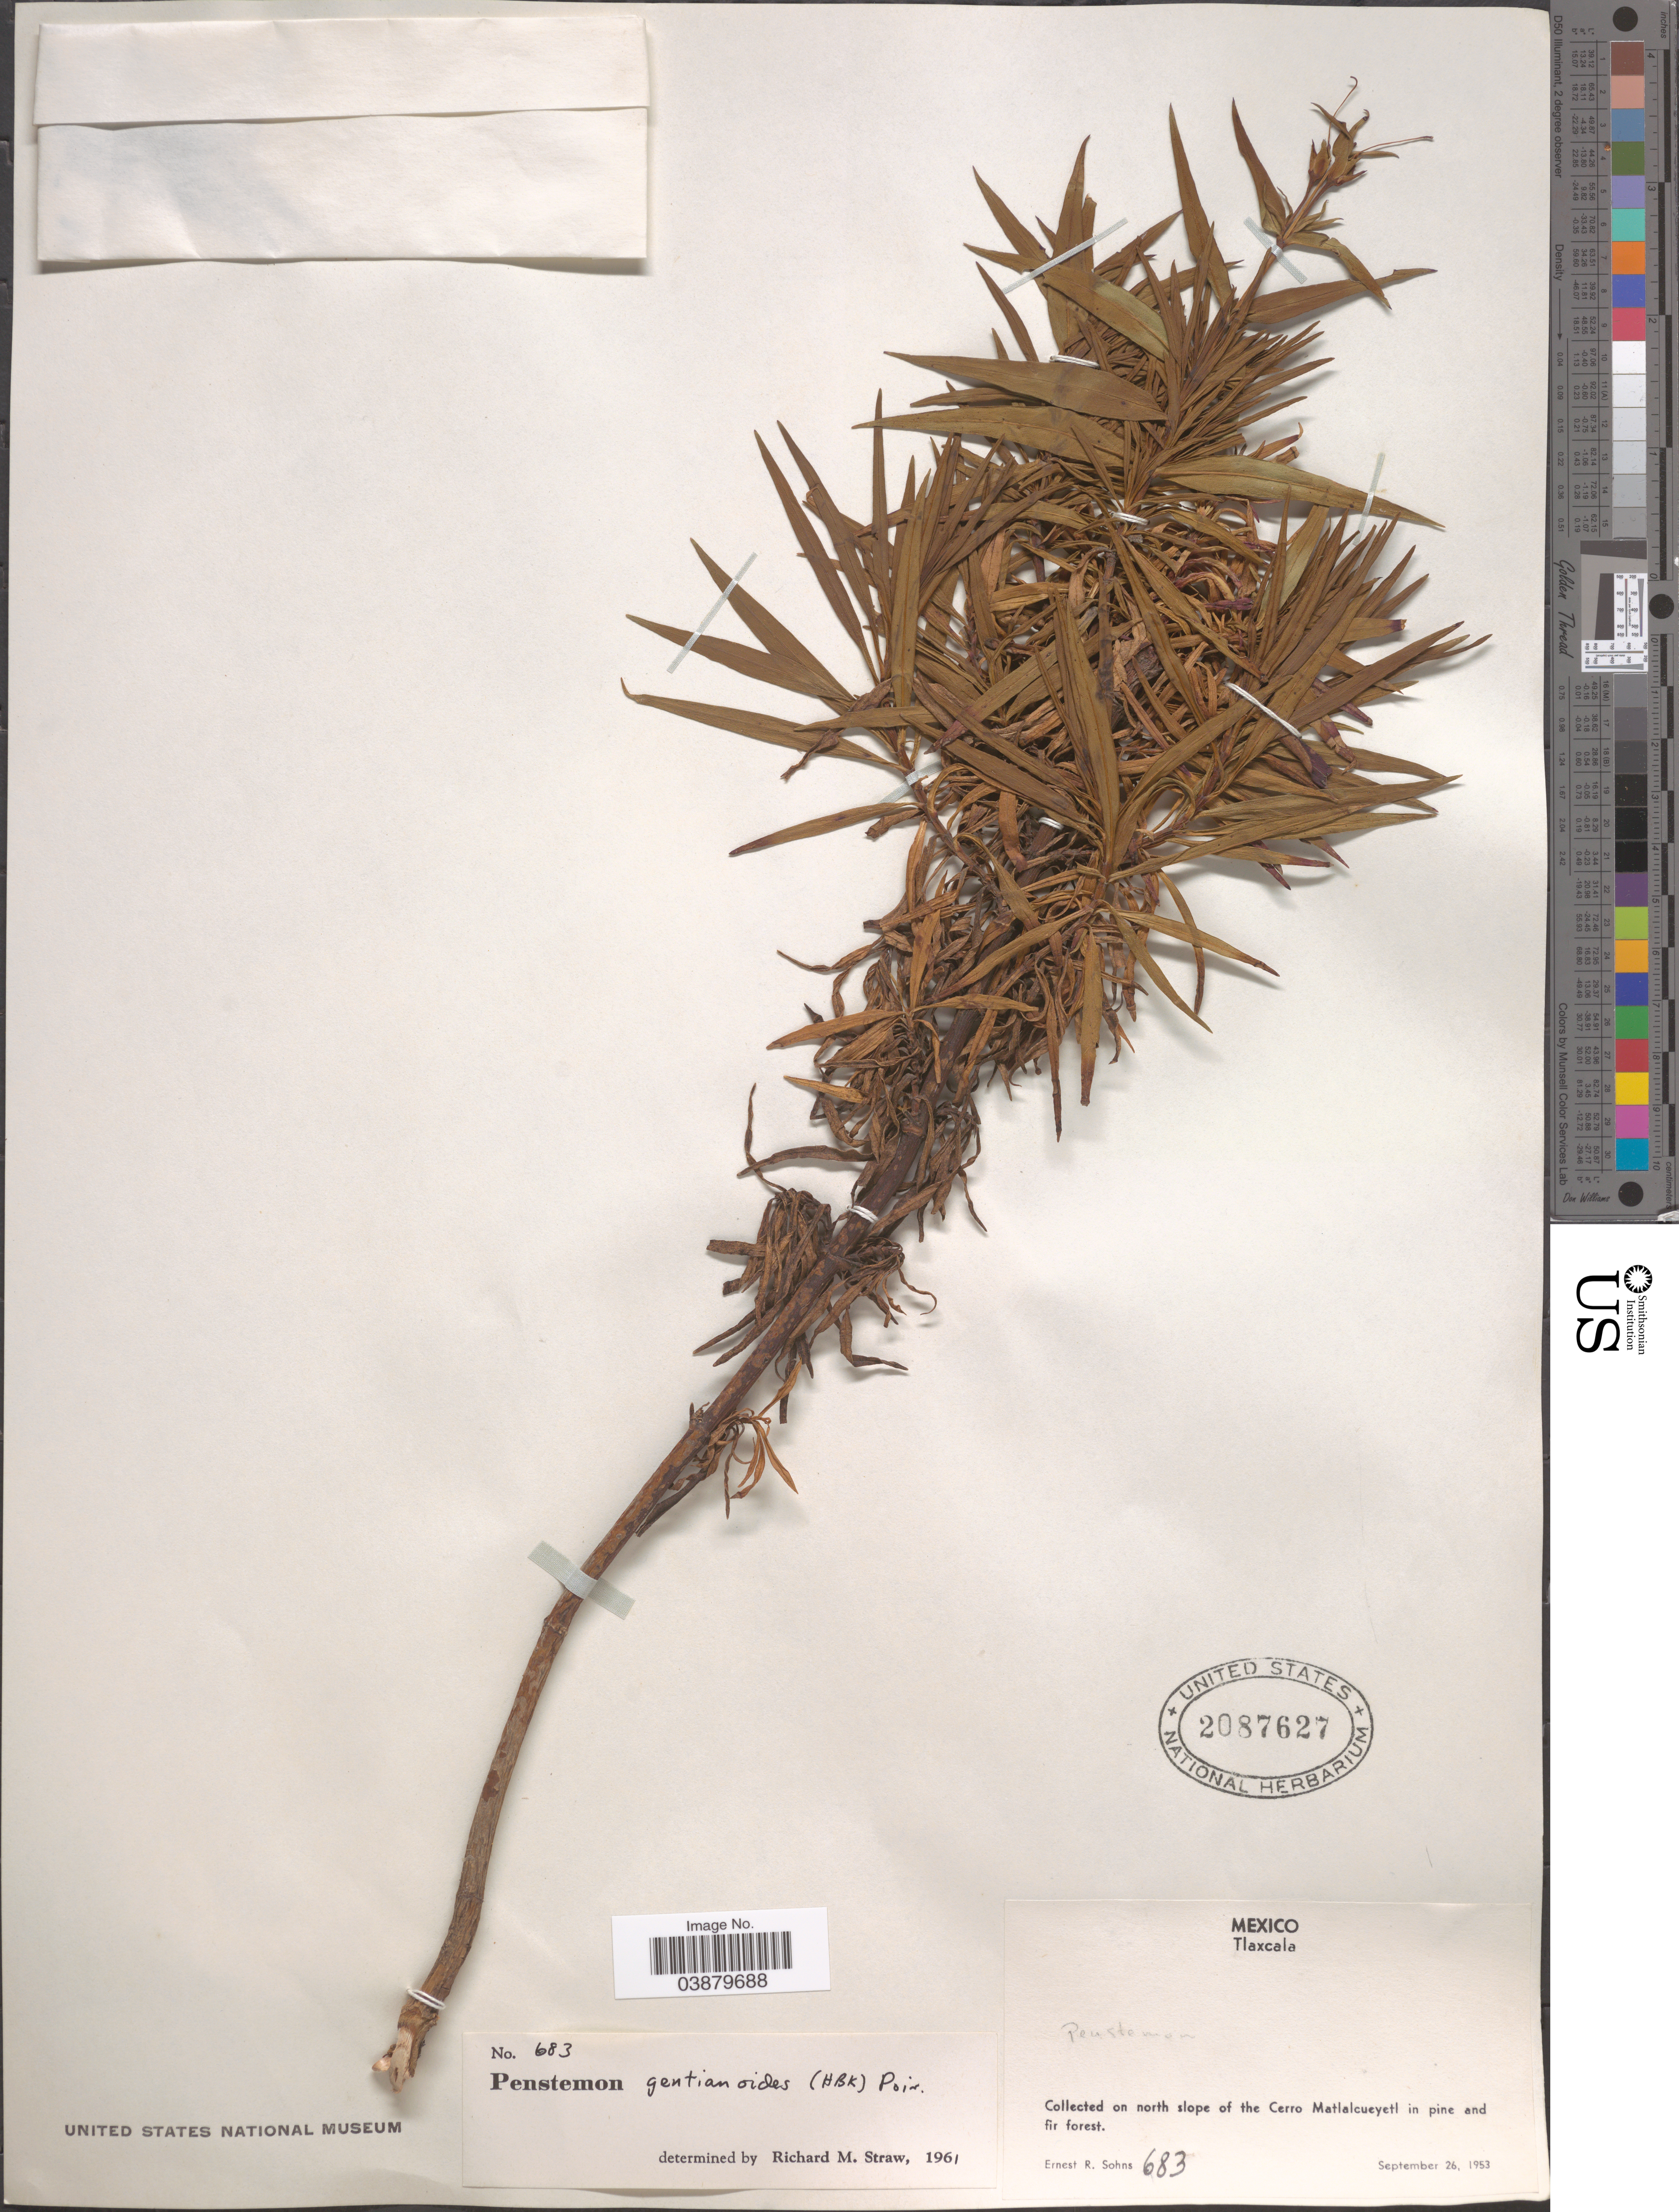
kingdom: Plantae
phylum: Tracheophyta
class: Magnoliopsida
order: Lamiales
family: Plantaginaceae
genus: Penstemon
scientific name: Penstemon gentianoides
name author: (Kunth) Poir.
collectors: E. R. Sohns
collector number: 683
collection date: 1953-09-26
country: Mexico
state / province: Tlaxcala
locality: On north slope of the Cerro matlalcueyetl in pine and fir forest.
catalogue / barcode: US 2087627